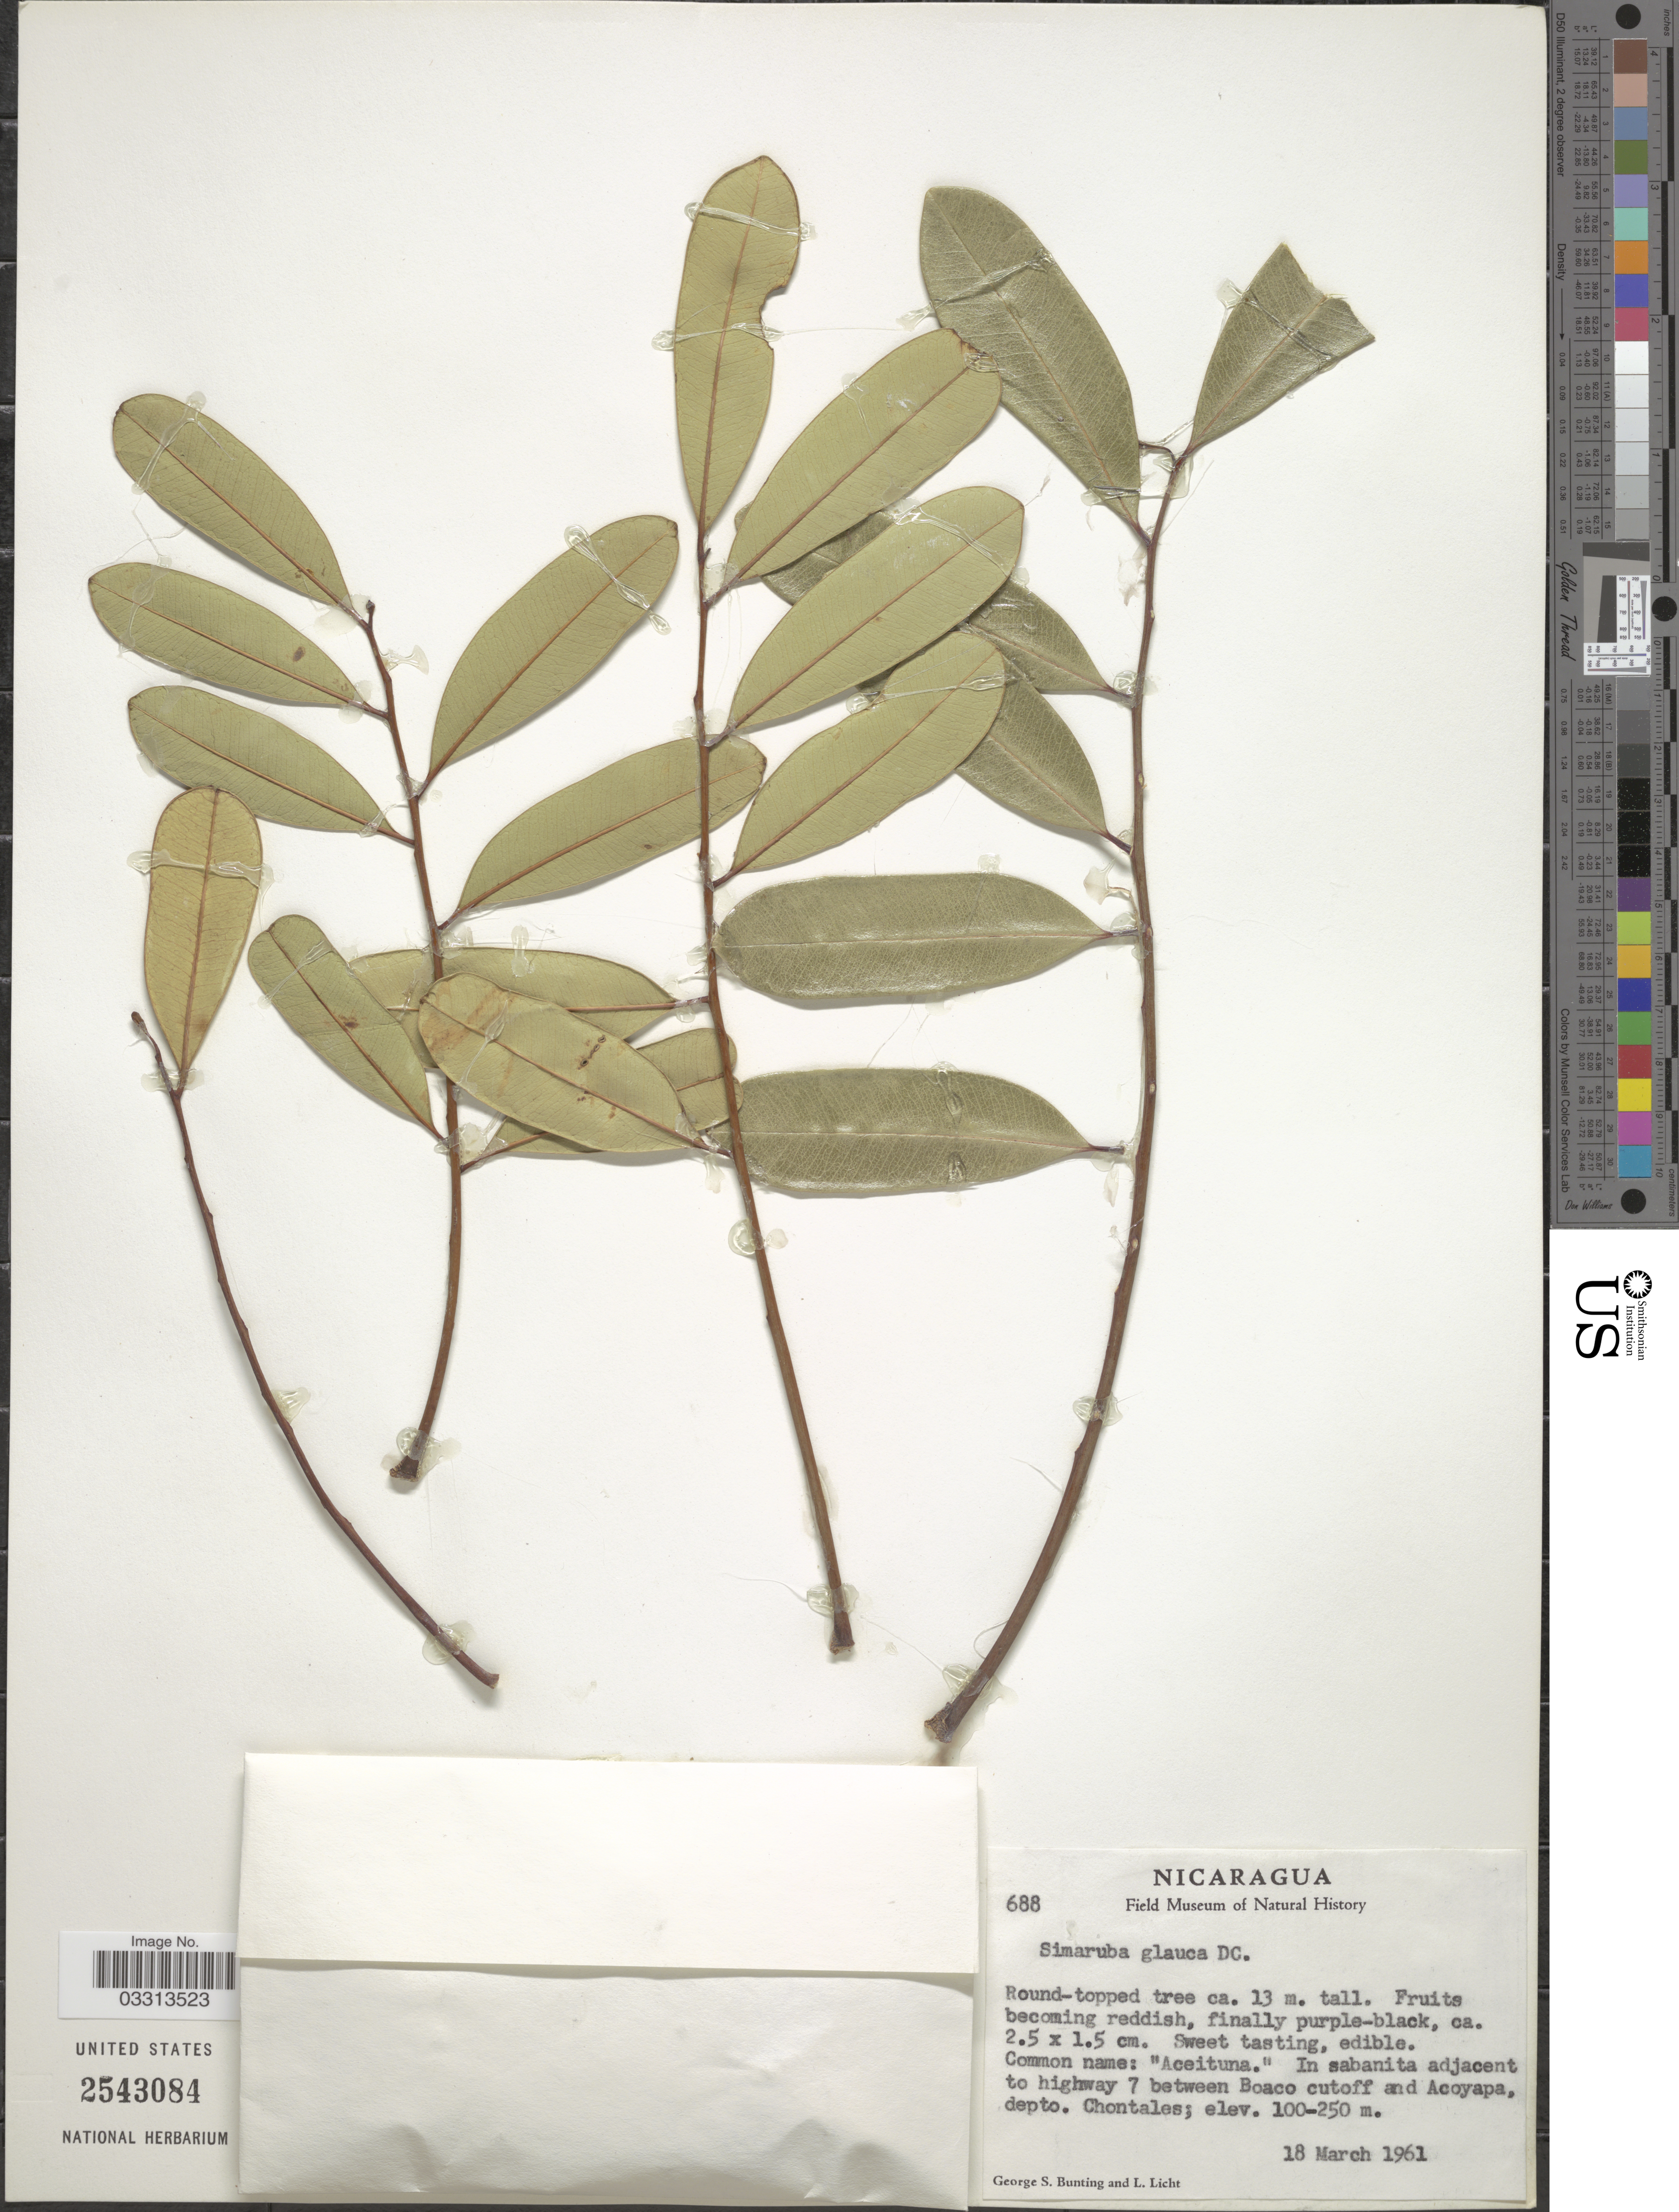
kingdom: Plantae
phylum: Tracheophyta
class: Magnoliopsida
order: Sapindales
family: Simaroubaceae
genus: Simarouba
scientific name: Simarouba glauca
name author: DC.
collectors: G. S. Bunting & L. Licht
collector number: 688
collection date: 1961-03-18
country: Nicaragua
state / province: Chontales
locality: In sabanita adjacent to highway 7 between Boaco cutoff and Acoyapa, depto. Chontales.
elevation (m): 100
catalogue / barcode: US 2543084